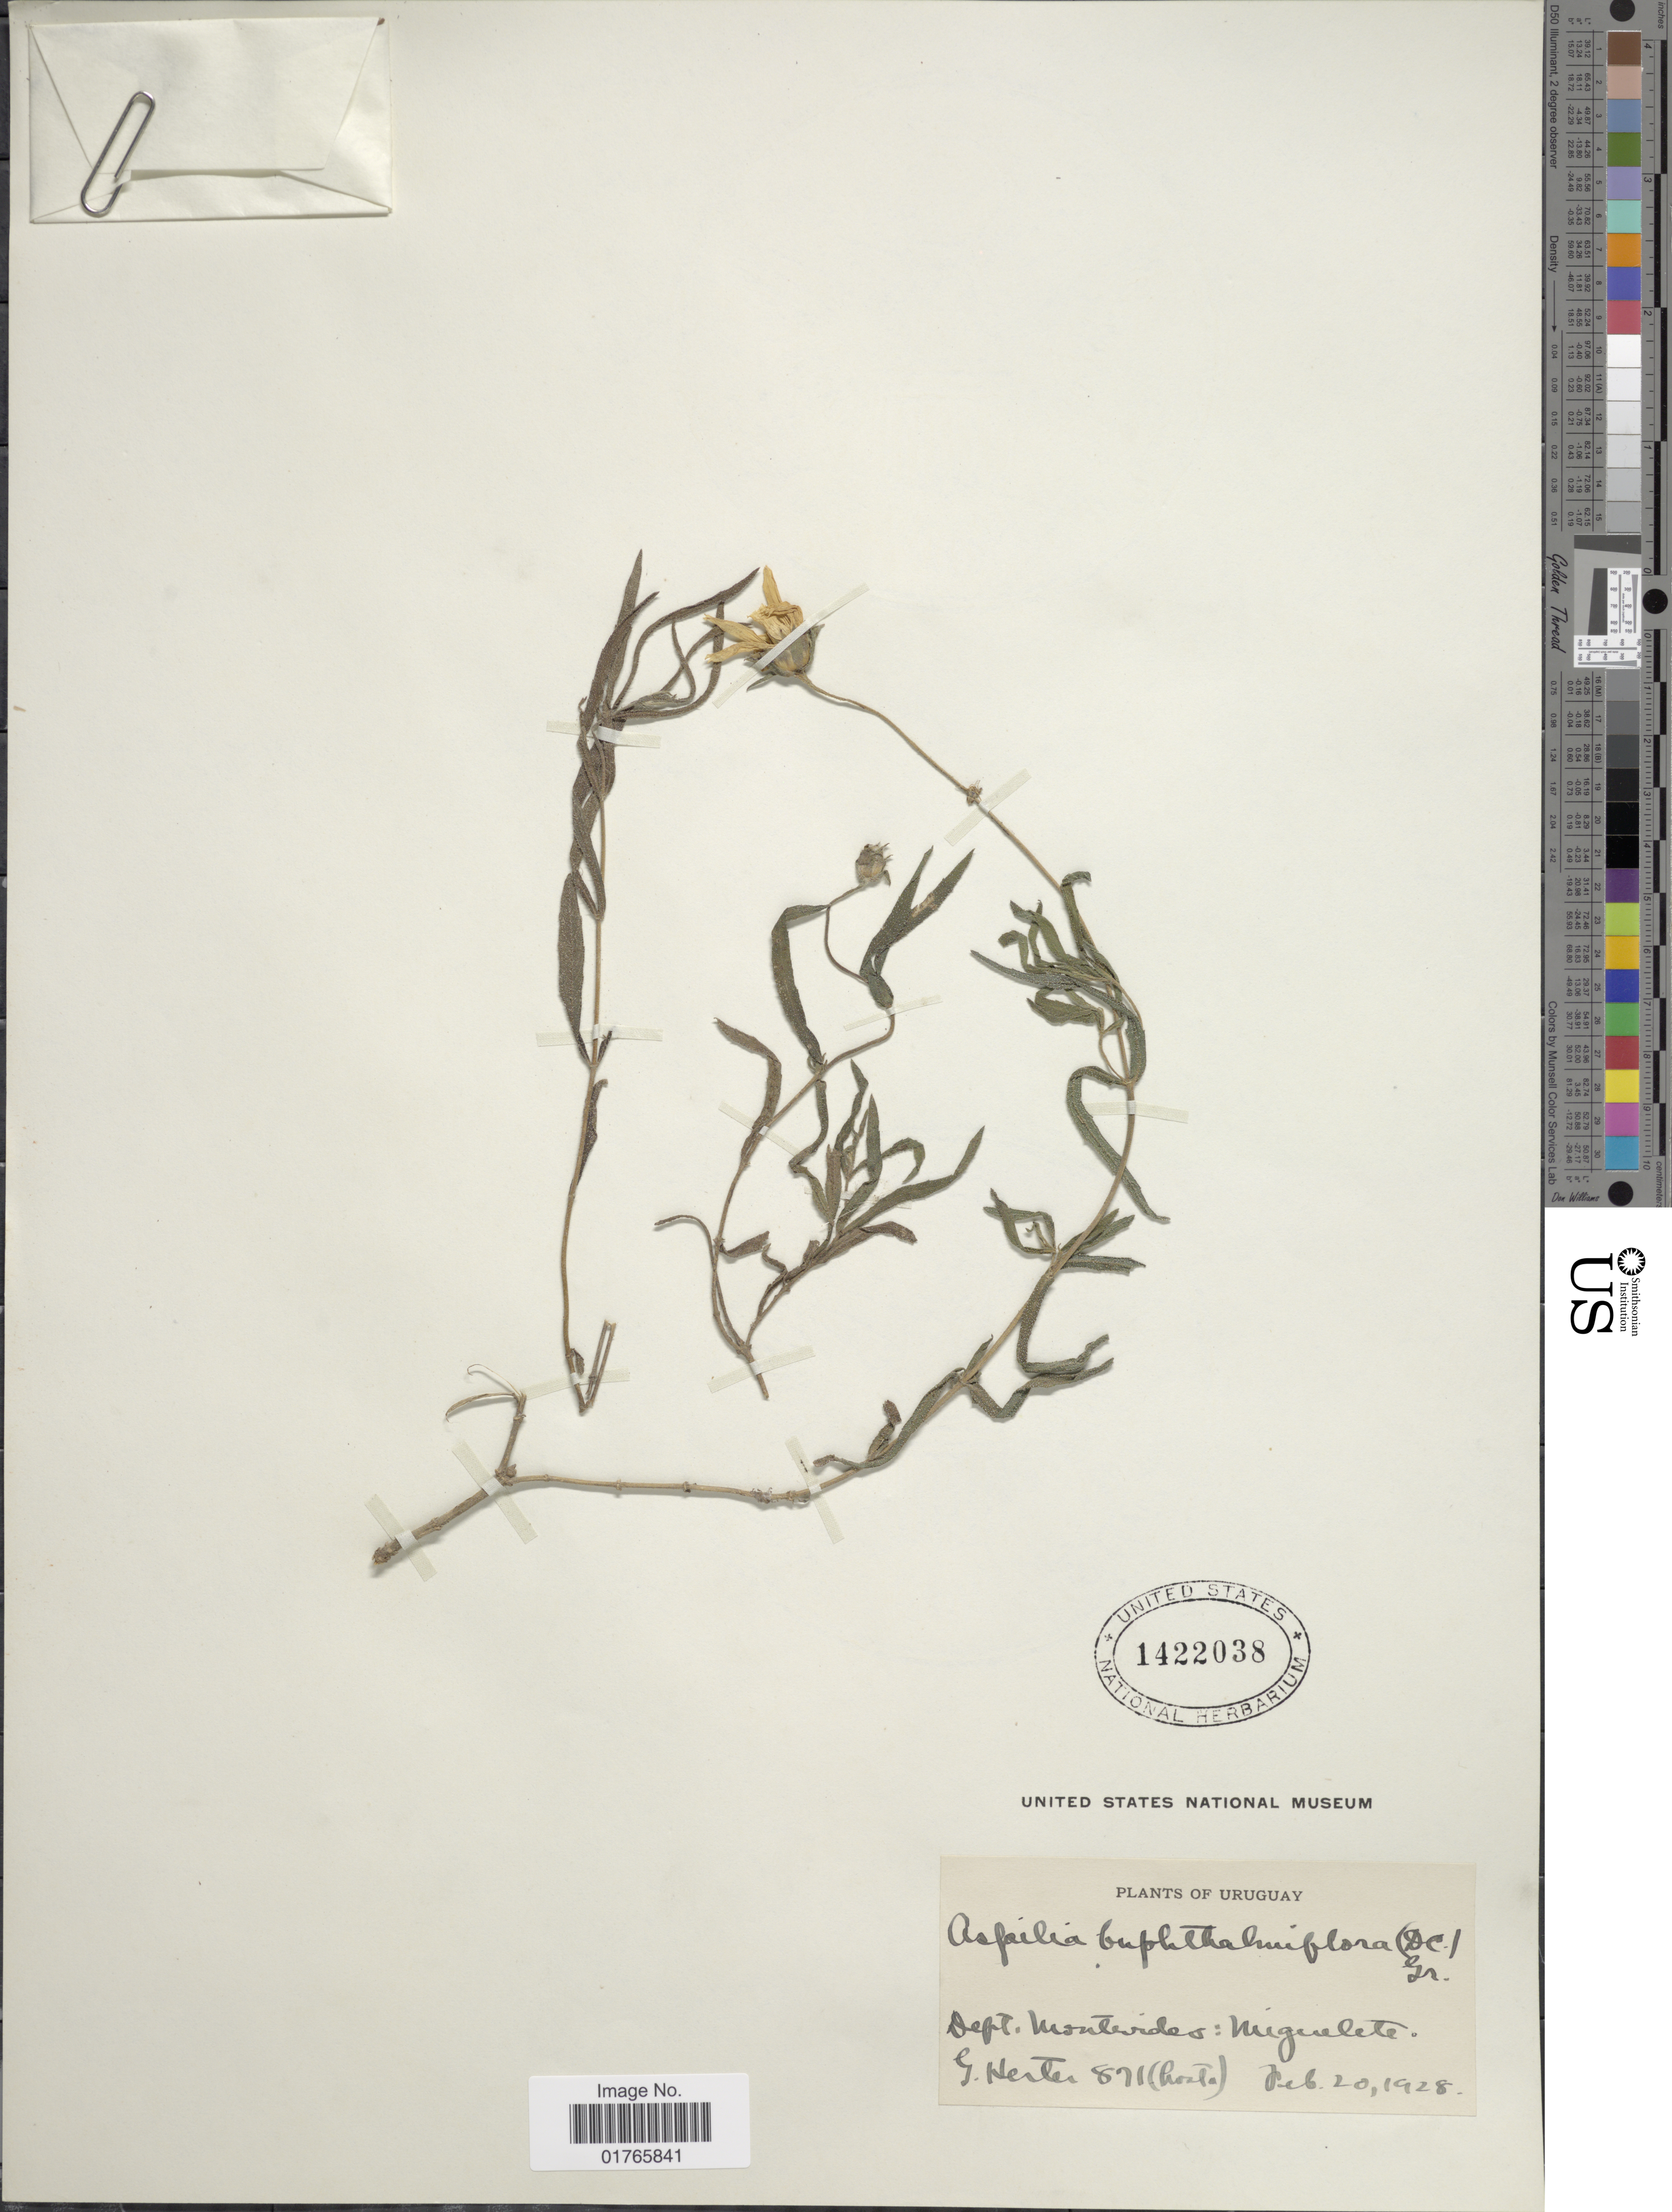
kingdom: Plantae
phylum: Tracheophyta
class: Magnoliopsida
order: Asterales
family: Asteraceae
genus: Aspilia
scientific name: Aspilia montividensis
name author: (Spreng.) Baker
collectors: W. G. Herter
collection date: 1928-02-20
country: Uruguay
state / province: Montevideo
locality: Miguelete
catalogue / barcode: US 1422038